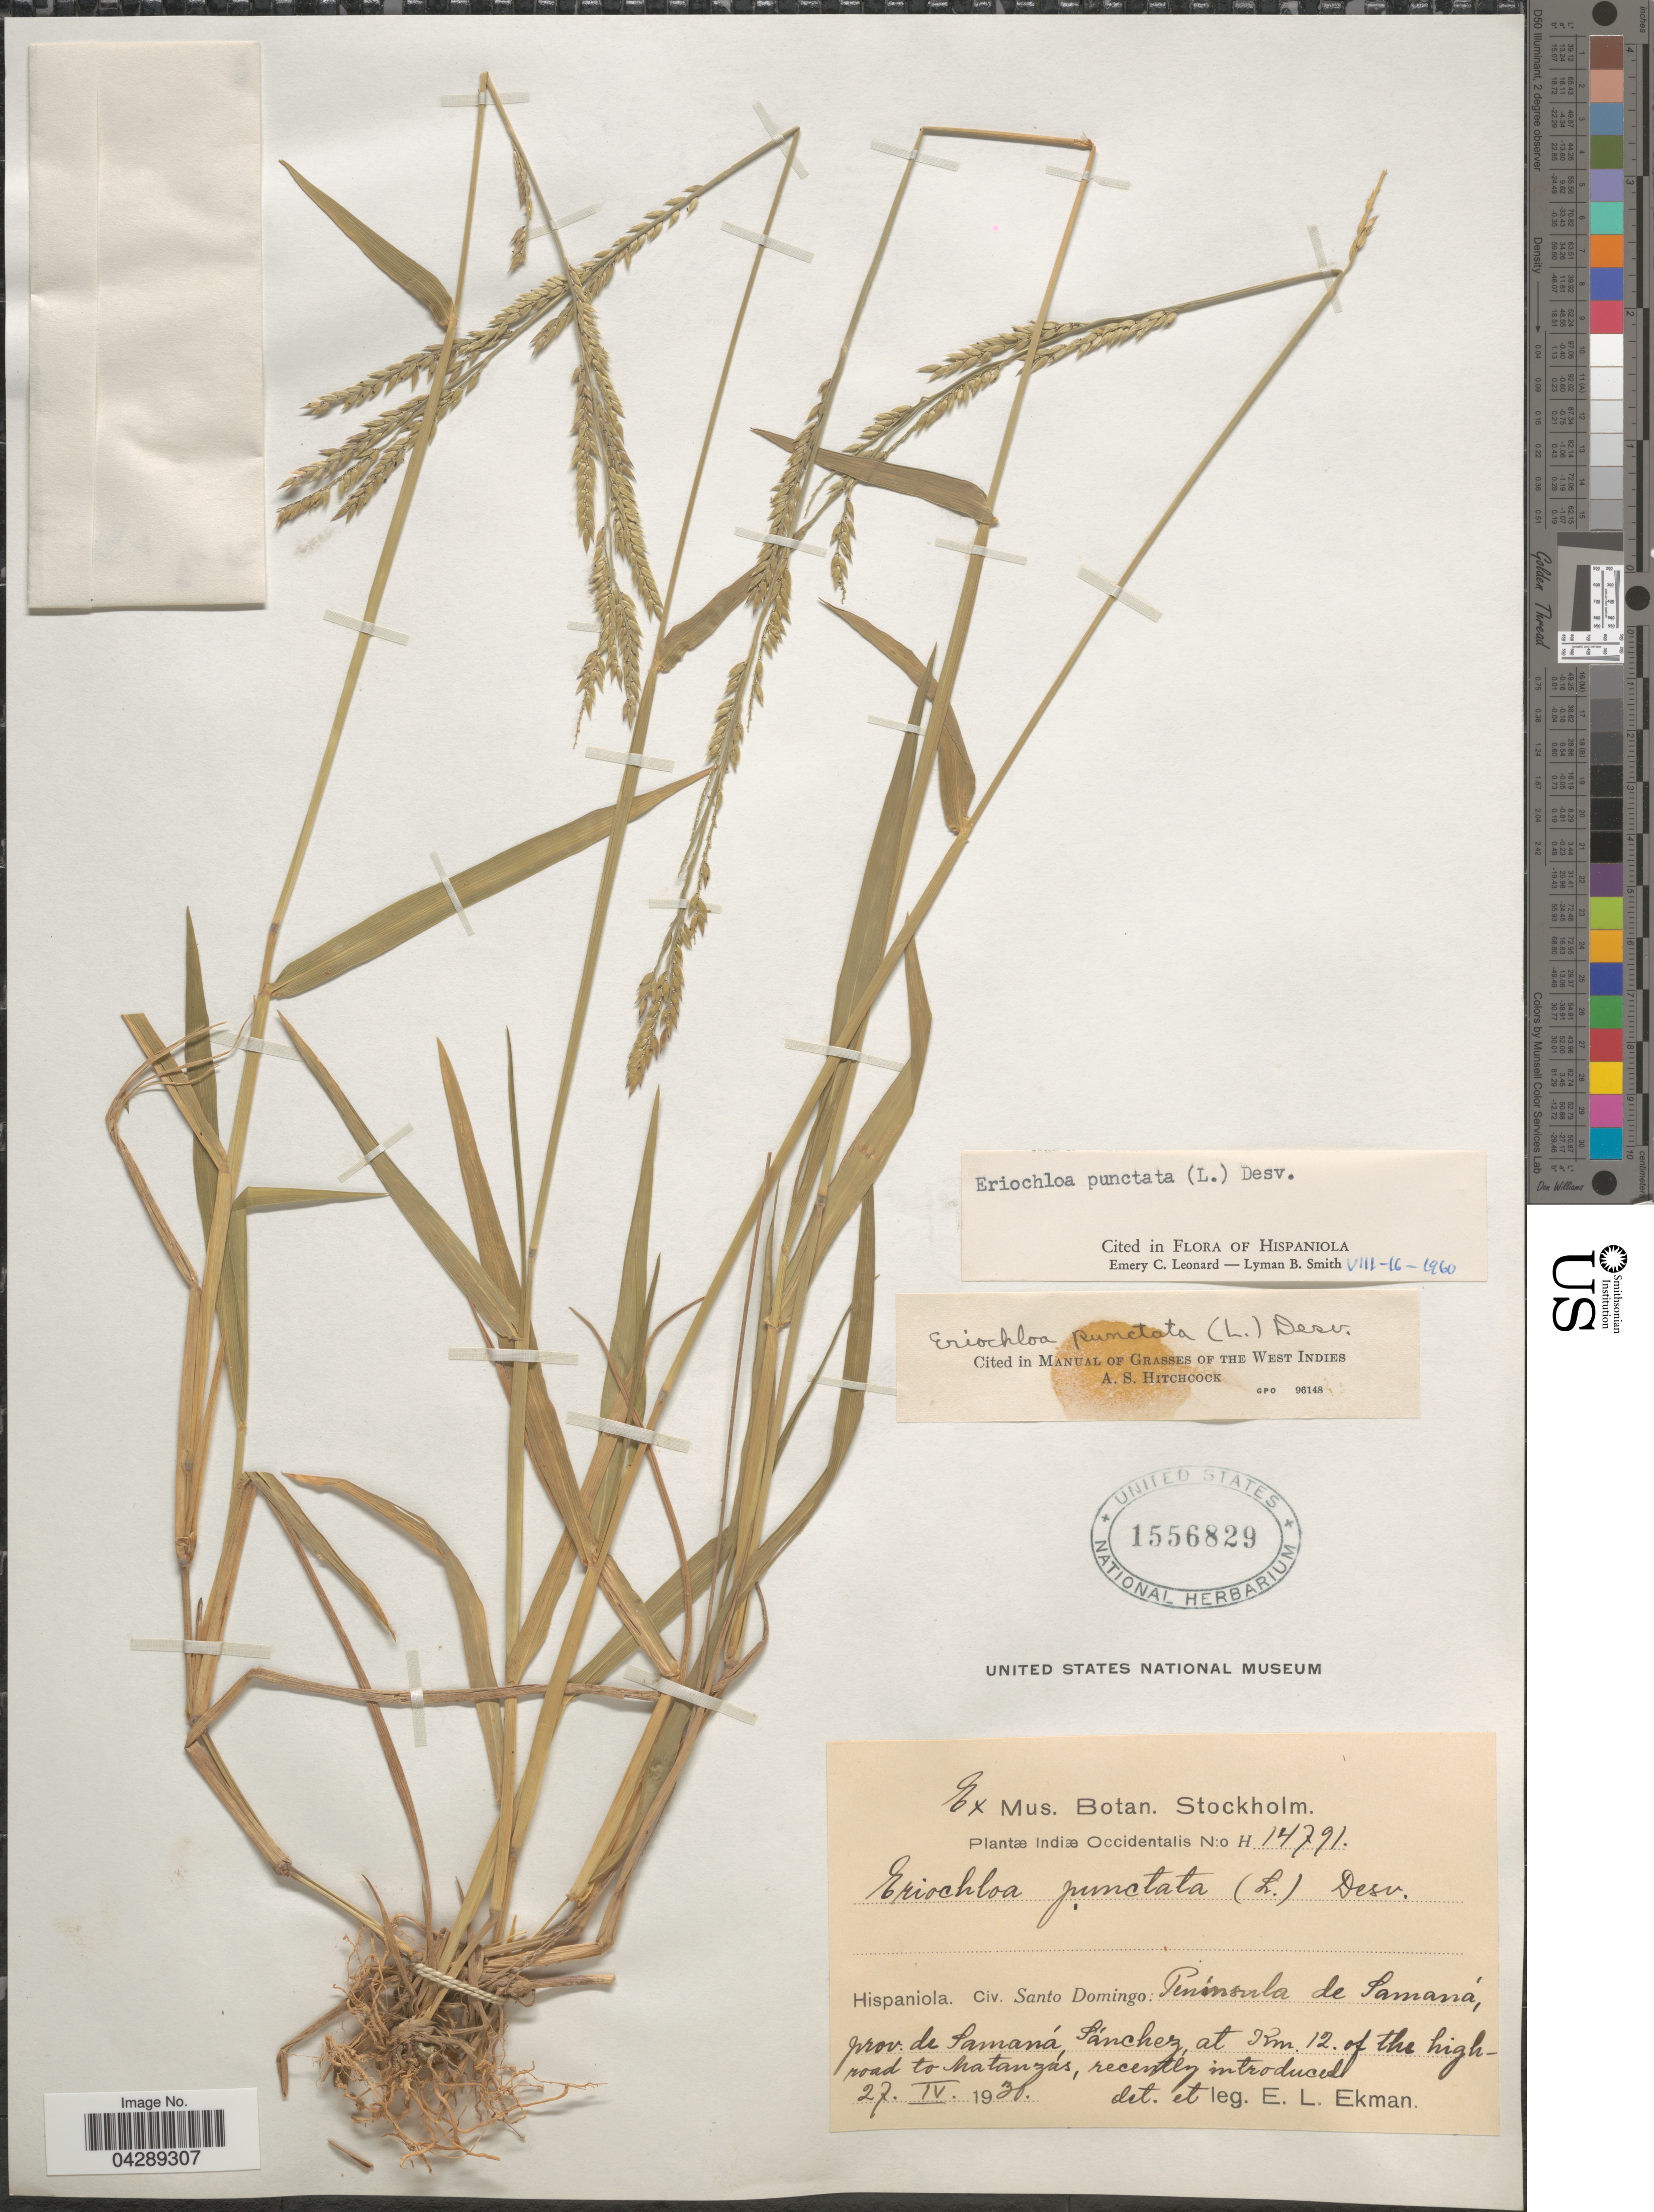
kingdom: Plantae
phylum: Tracheophyta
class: Liliopsida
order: Poales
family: Poaceae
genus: Eriochloa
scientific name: Eriochloa punctata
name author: (L.) Desv. ex Ham.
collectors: E. L. Ekman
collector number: H14791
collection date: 1930-04-27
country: Dominican Republic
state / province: Samaná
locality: Indiæ Occidentalis. Hispaniola. Civ. Santo Domingo: Península de Samaná, Sánchez at Km 12. of the highroad to Matanzás.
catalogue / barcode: US 1556829